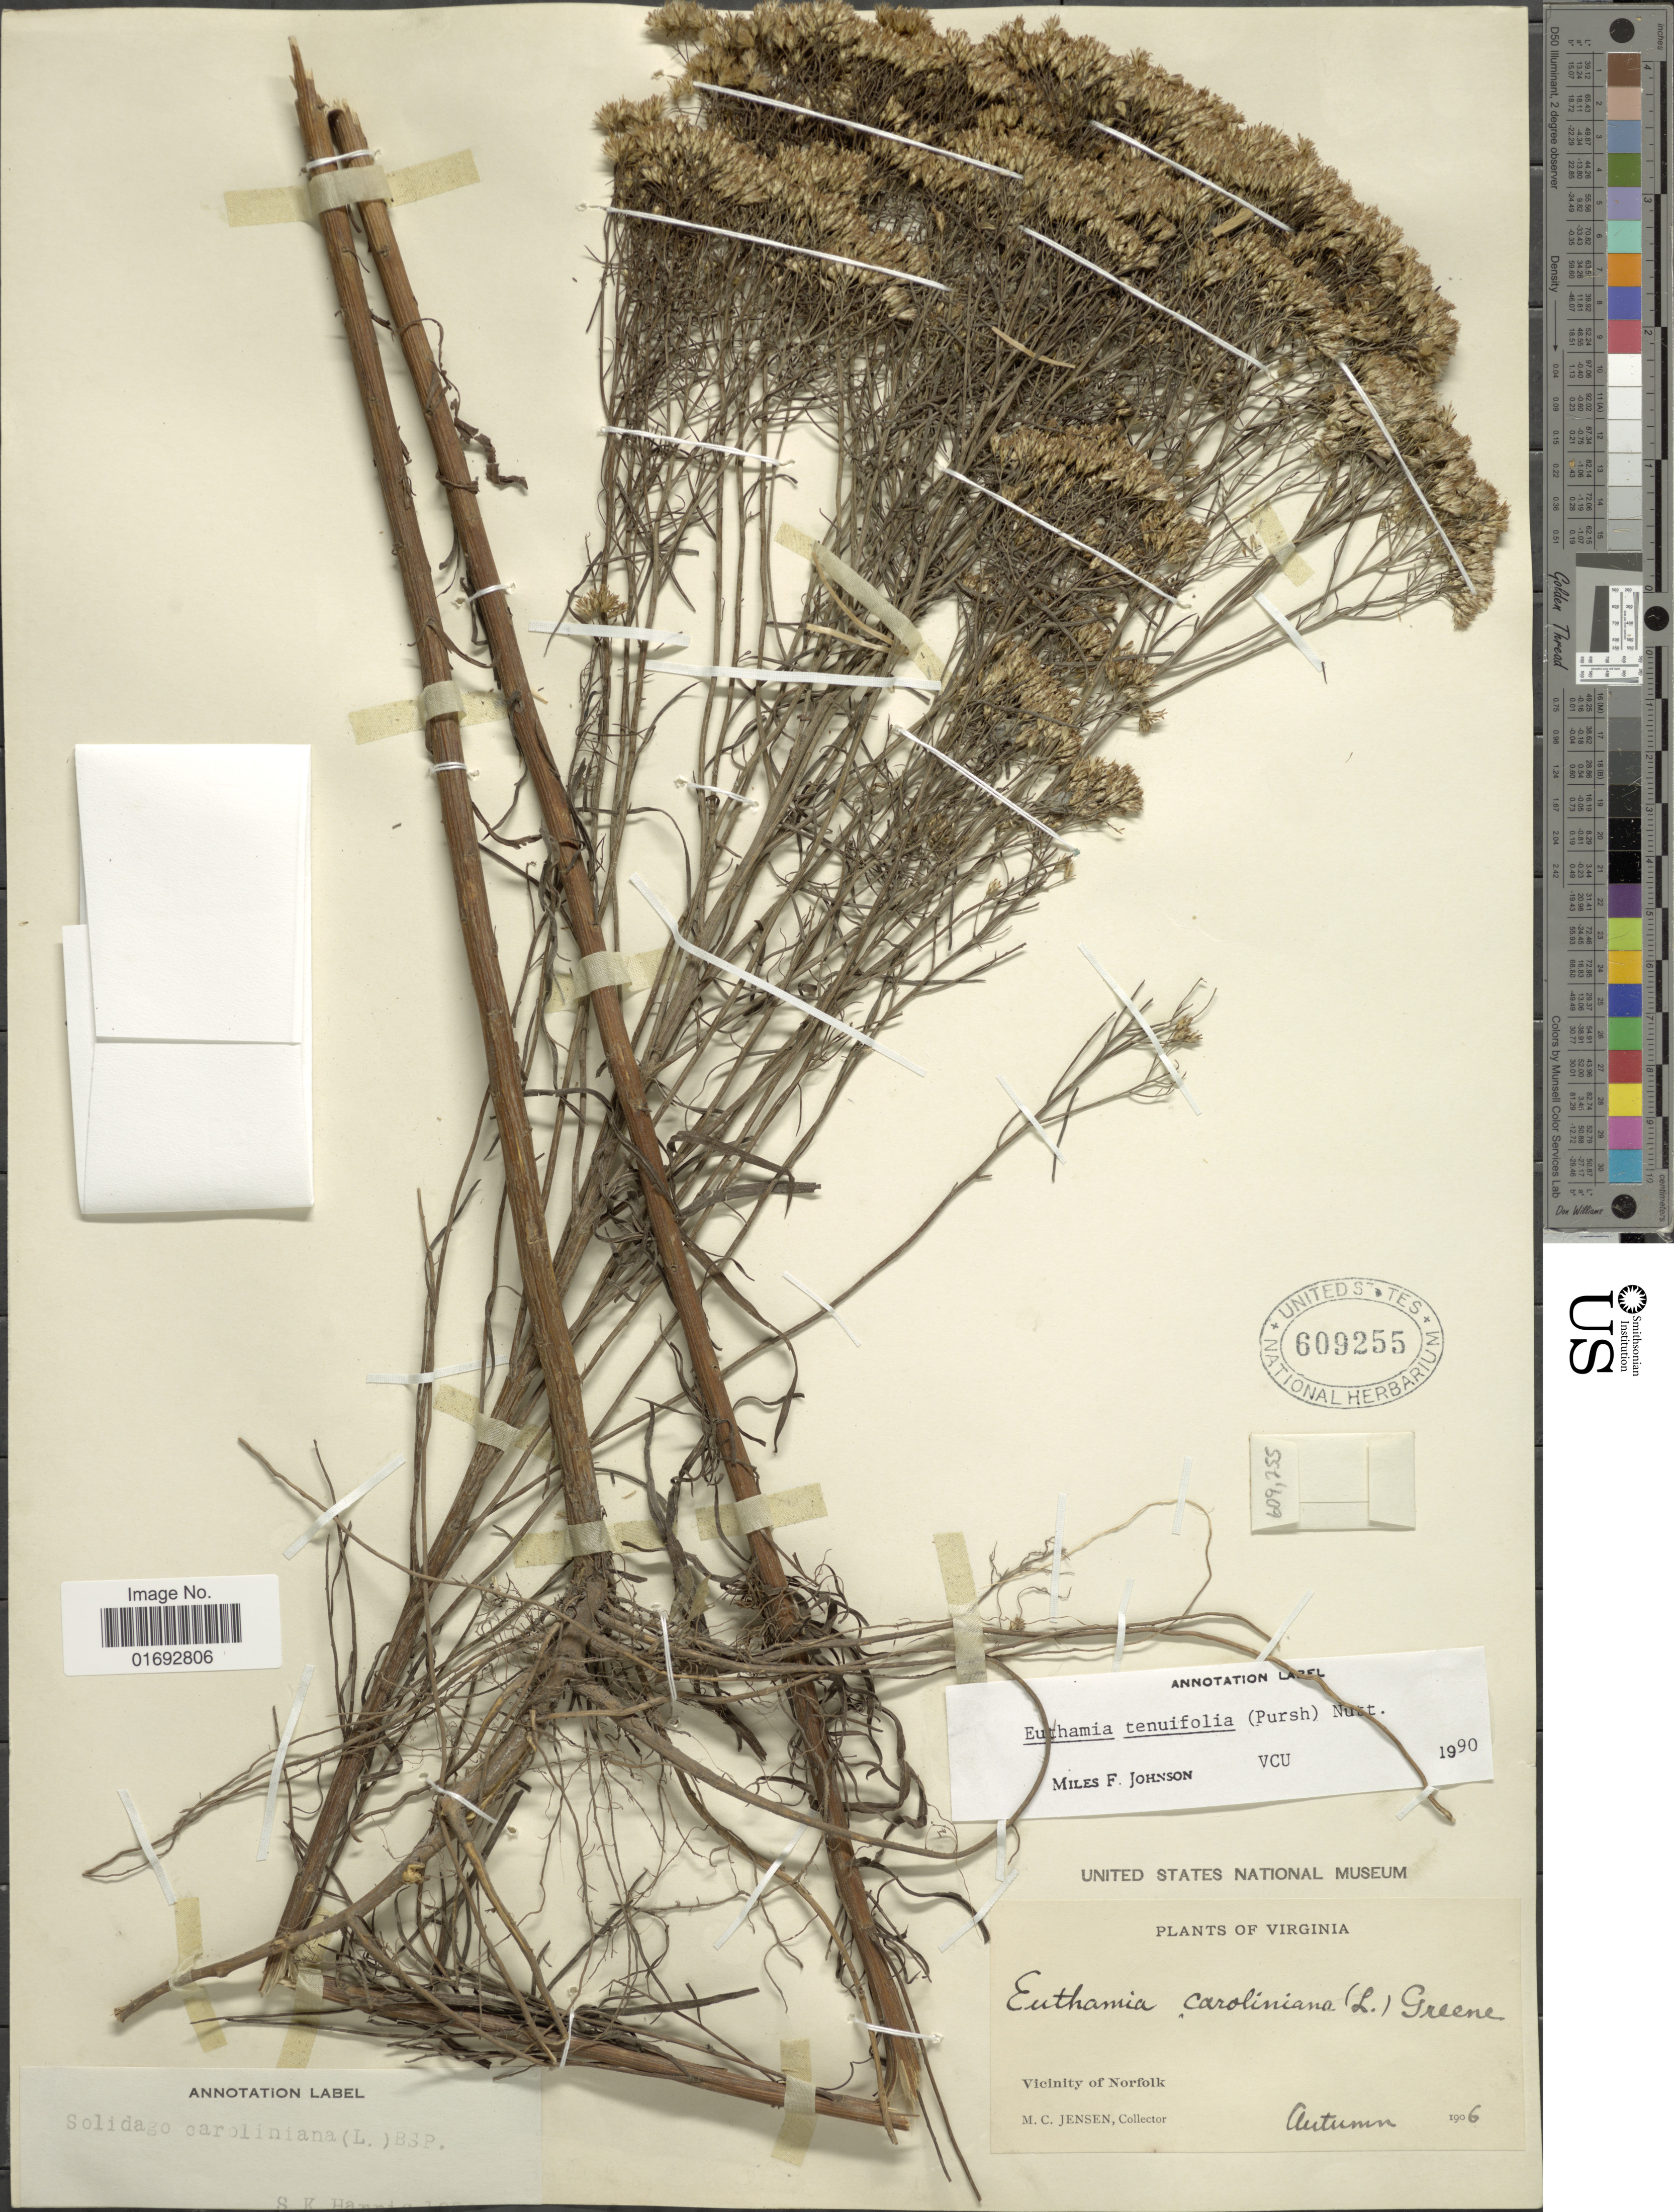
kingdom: Plantae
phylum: Tracheophyta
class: Magnoliopsida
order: Asterales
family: Asteraceae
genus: Euthamia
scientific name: Euthamia tenuifolia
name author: (Pursh) Nutt.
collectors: M. C. Jensen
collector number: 609255?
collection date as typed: autumn 1906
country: United States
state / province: Virginia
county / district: City of Norfolk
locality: Vicinity of Norfolk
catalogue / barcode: US 609255